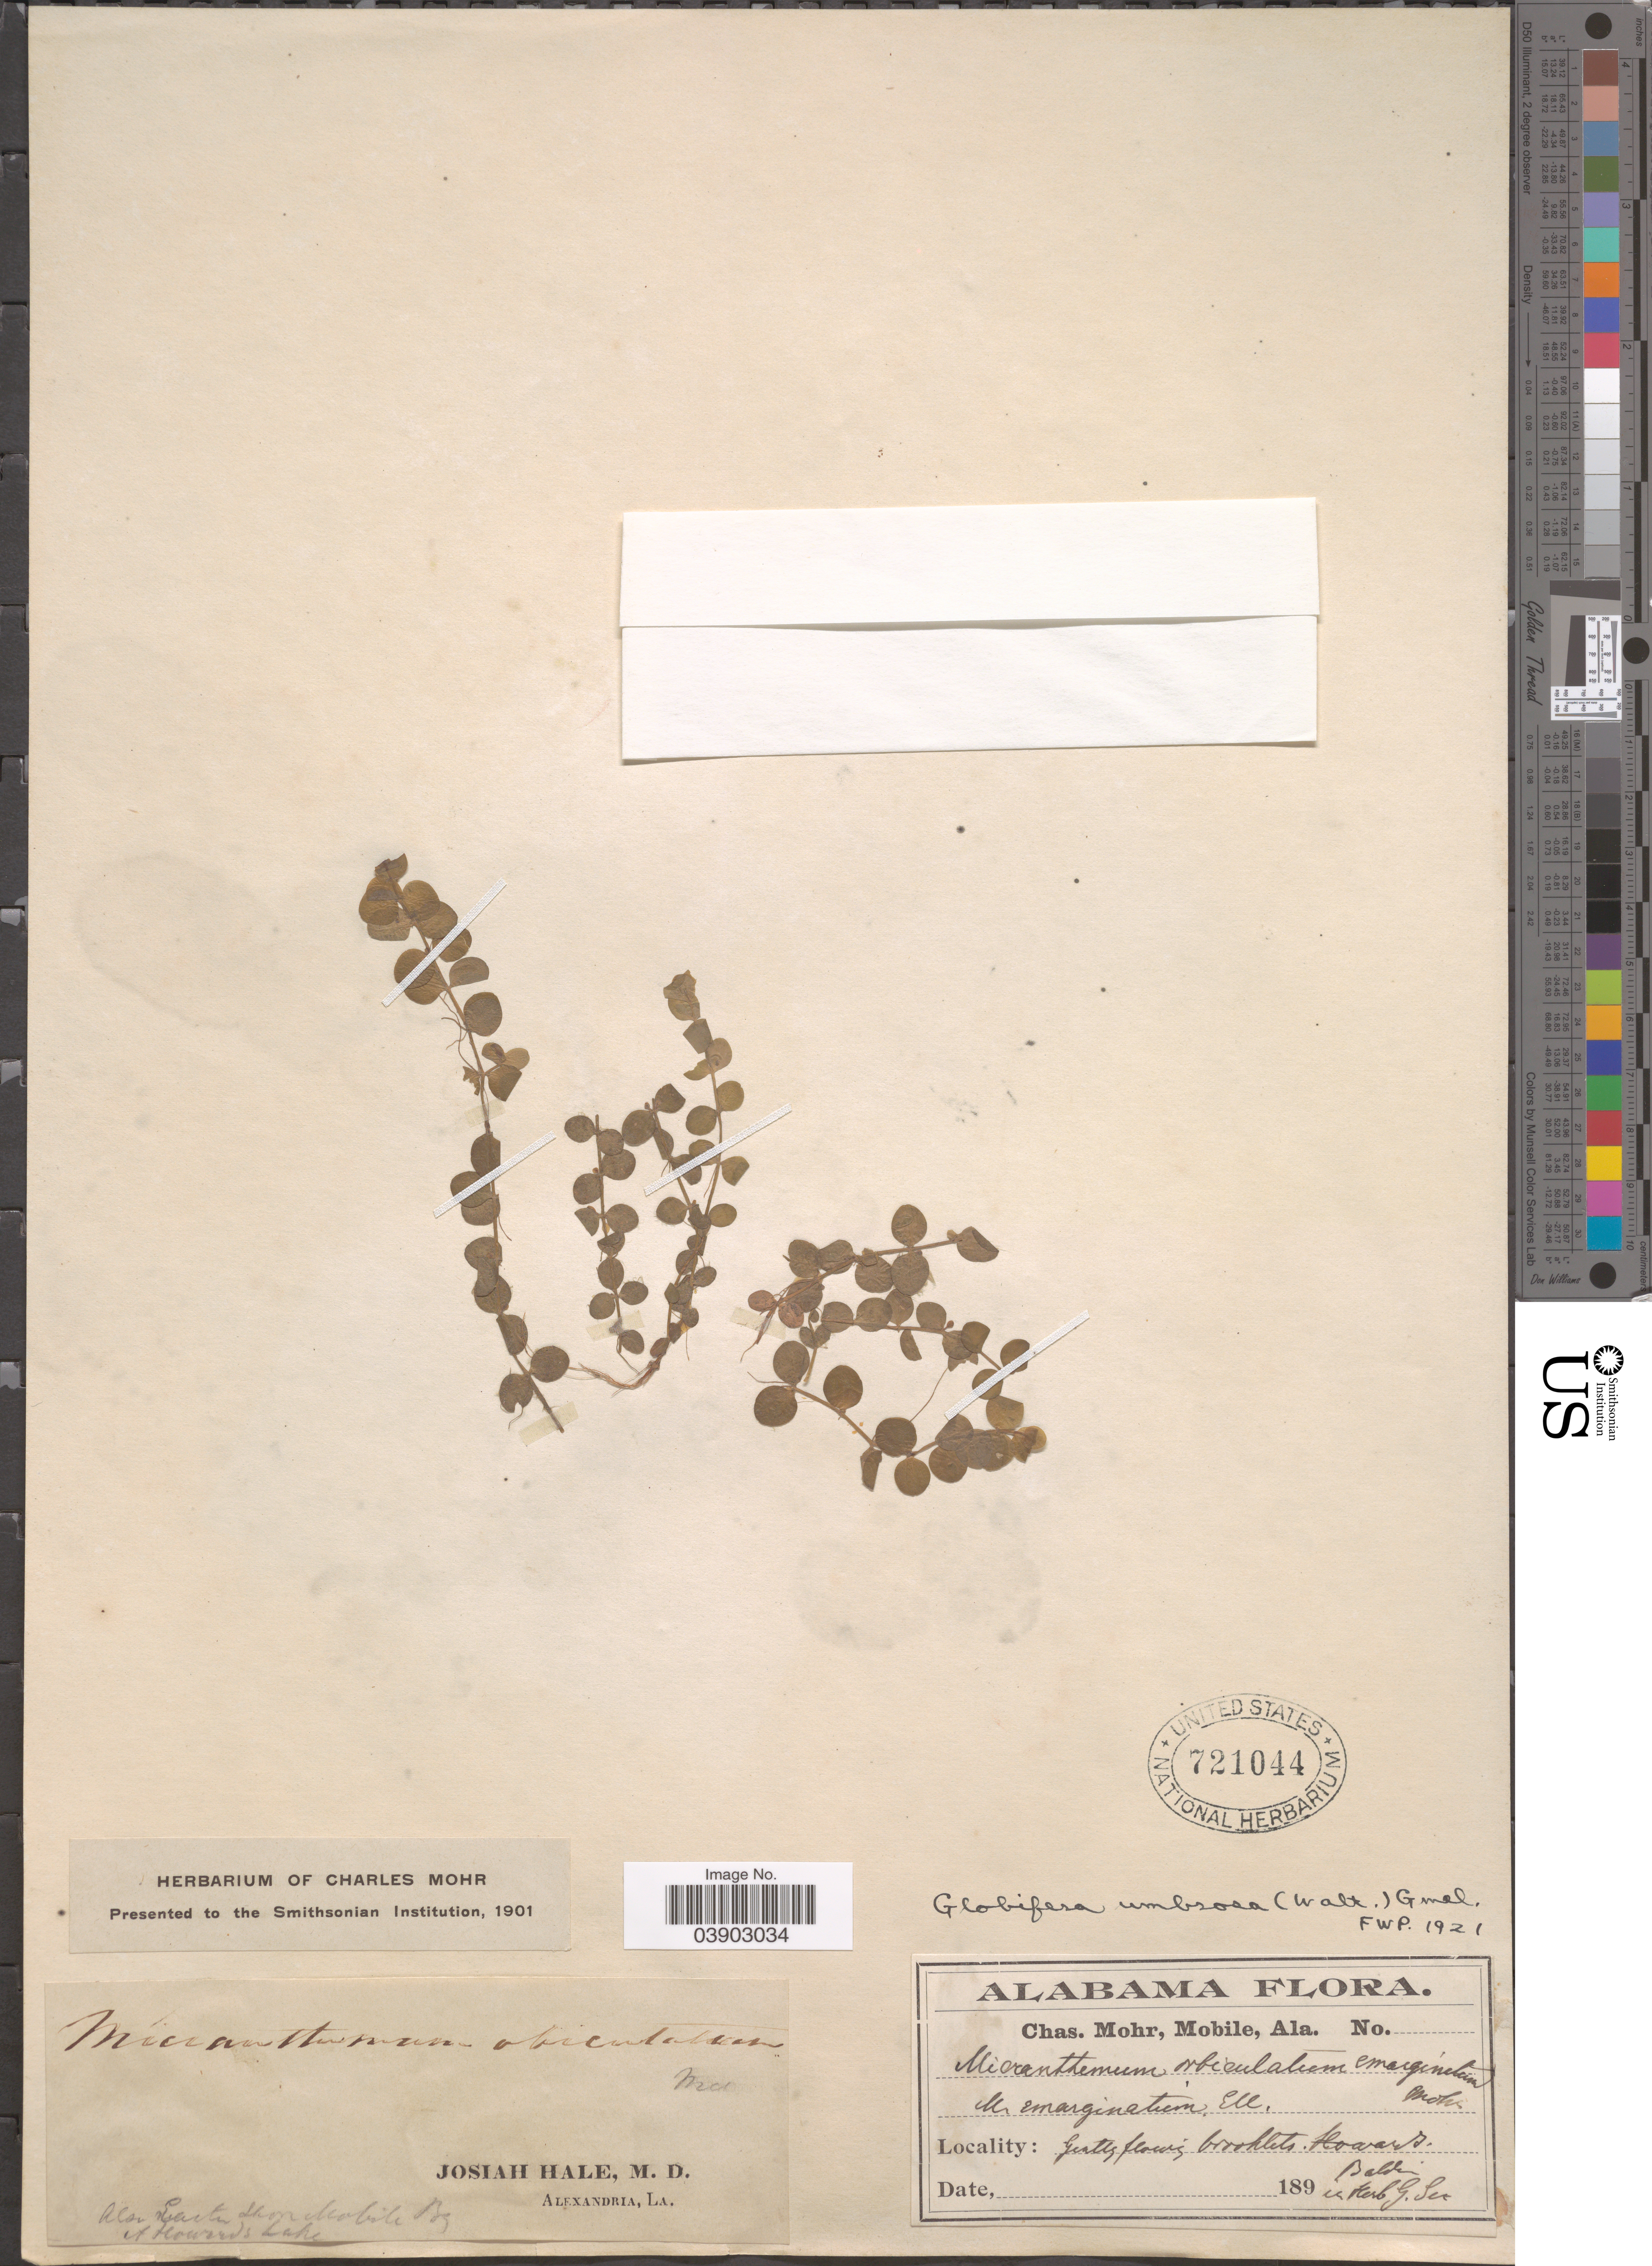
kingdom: Plantae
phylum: Tracheophyta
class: Magnoliopsida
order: Lamiales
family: Linderniaceae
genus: Micranthemum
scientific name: Micranthemum umbrosum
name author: (J.F. Gmel.) S.F. Blake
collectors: J. Hale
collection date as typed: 189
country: United States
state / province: Alabama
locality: Howard.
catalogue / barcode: US 721044